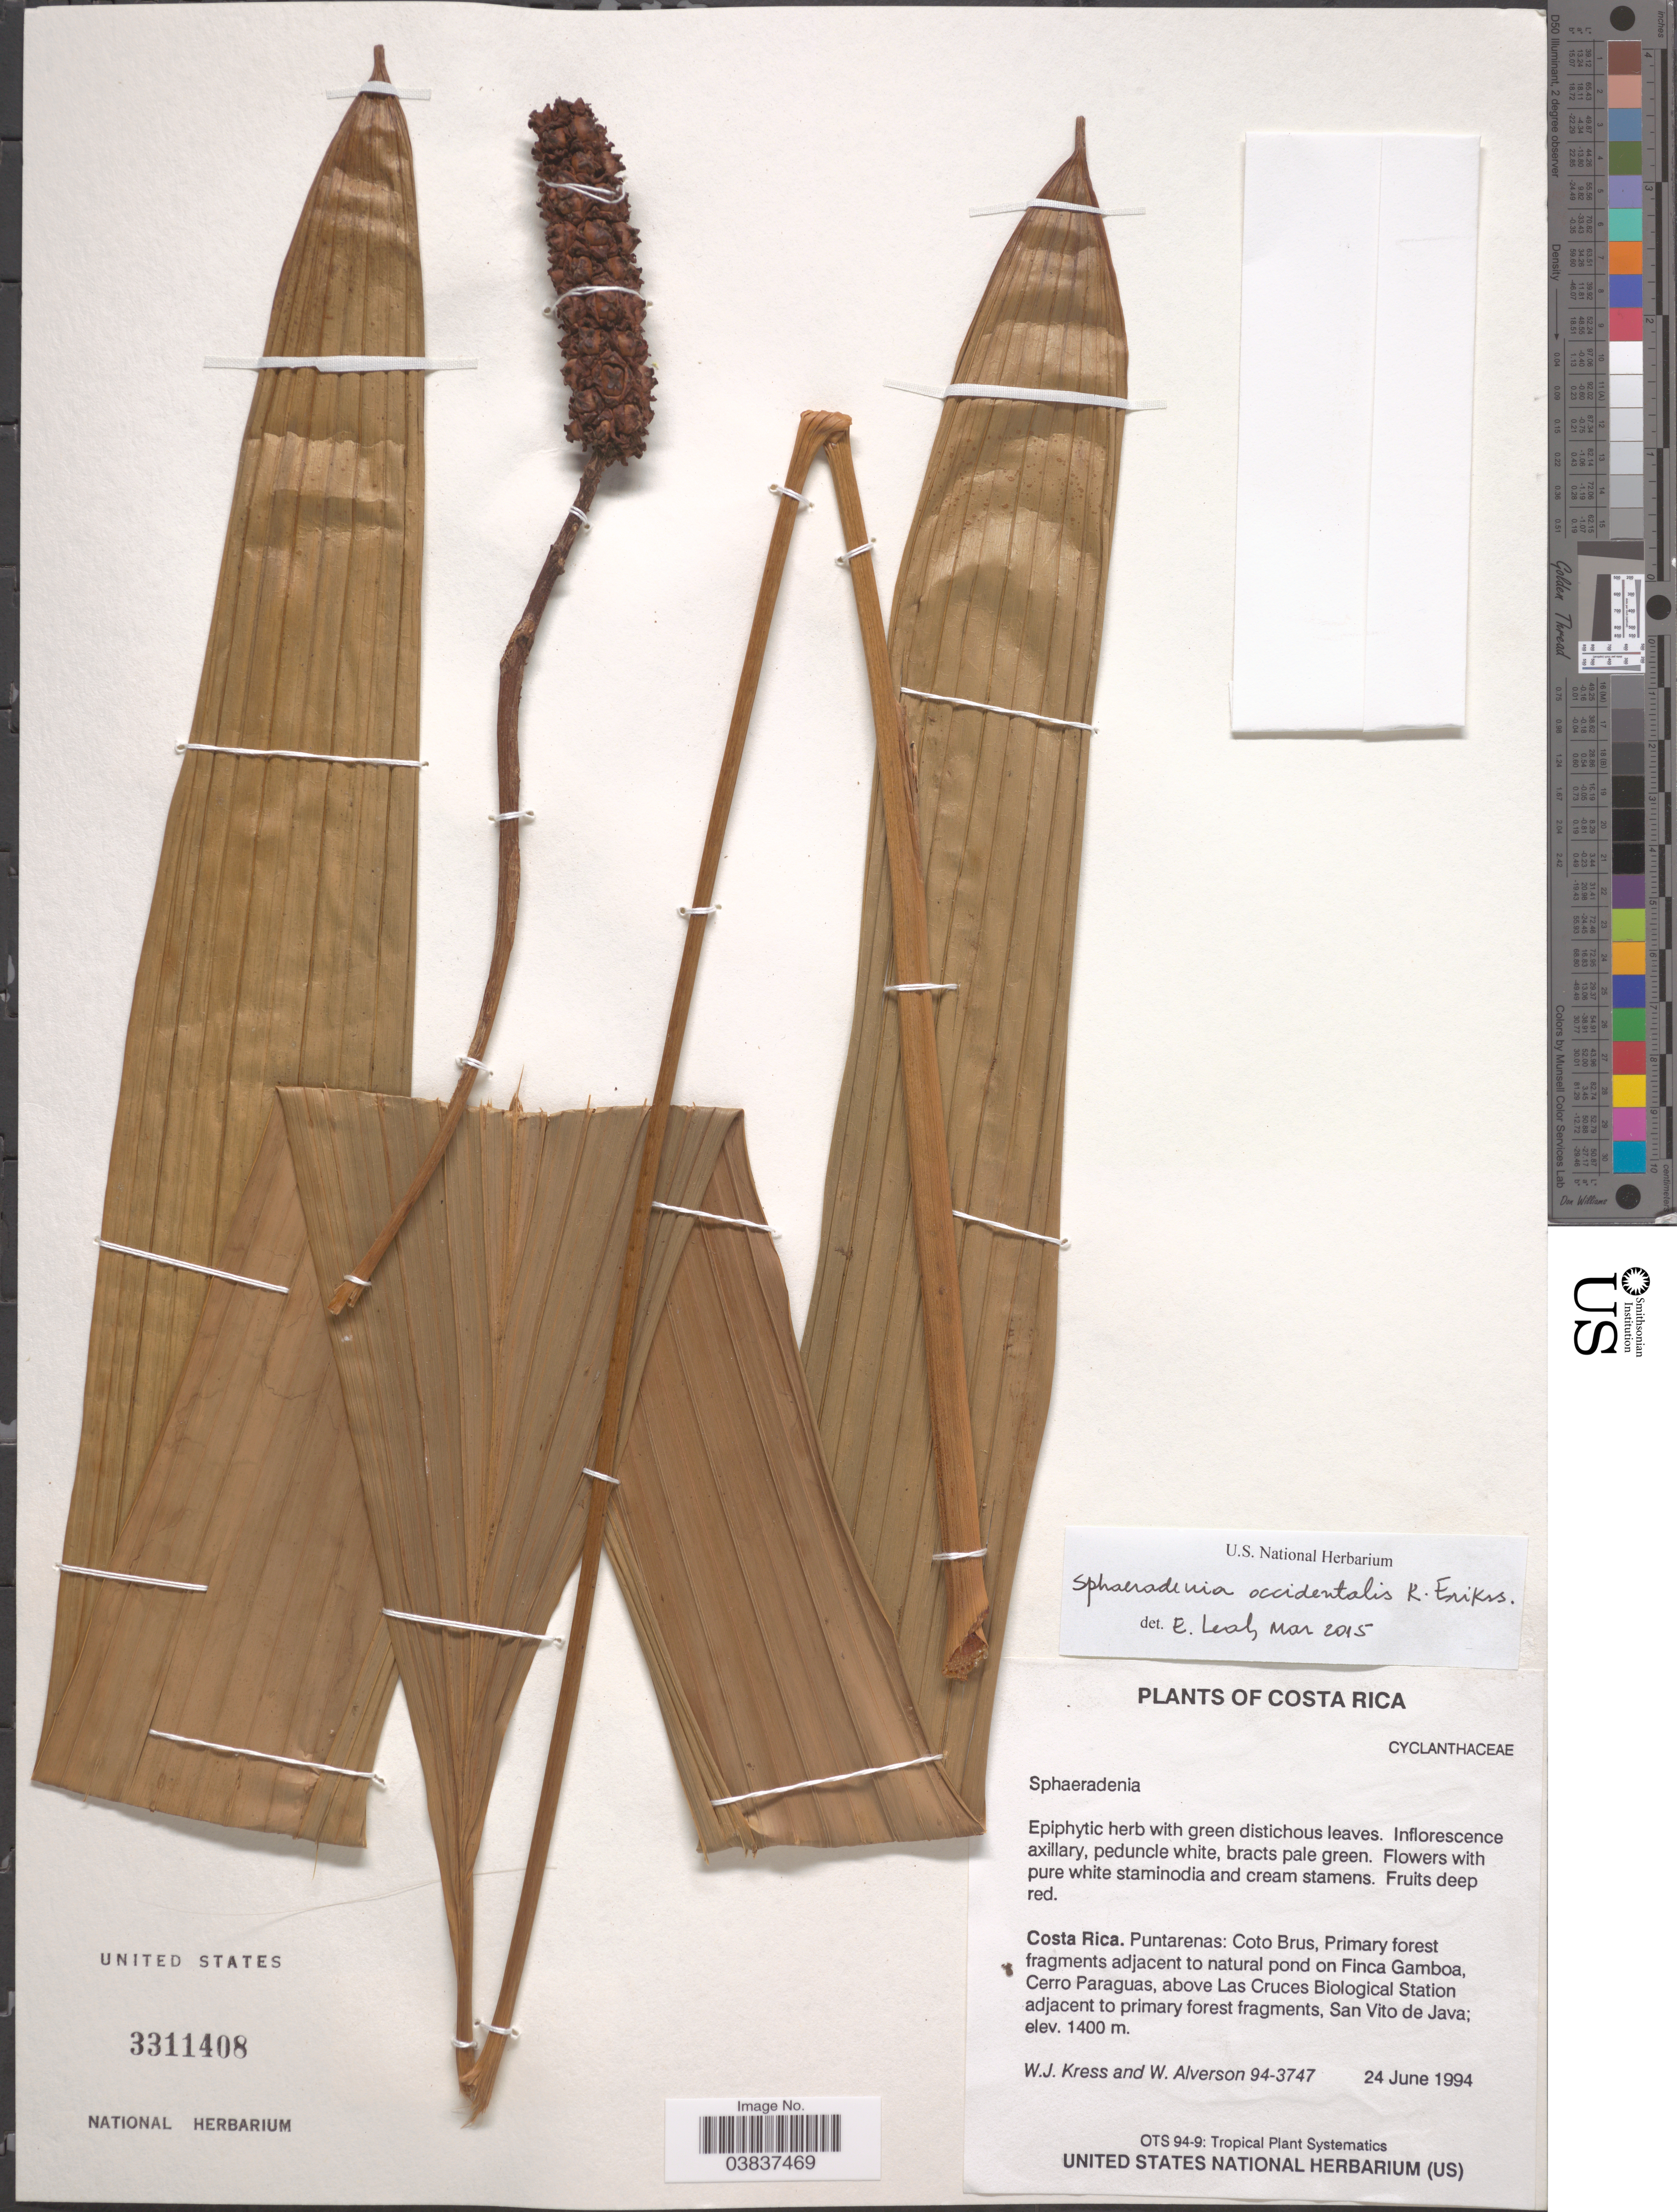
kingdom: Plantae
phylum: Tracheophyta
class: Liliopsida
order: Pandanales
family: Cyclanthaceae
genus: Sphaeradenia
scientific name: Sphaeradenia occidentalis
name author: R. Erikss.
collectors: W. J. Kress & W. S. Alverson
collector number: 94-3747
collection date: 1994-06-24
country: Costa Rica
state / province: Puntarenas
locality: Coto Brus, Primary forest fragment adjacent to natural pond on Finca Gamboa, Cerro Paraguas, above Las Cruces Biological Station adjacent to primary forest fragments, San Vito de Java.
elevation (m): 1400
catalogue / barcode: US 3311408